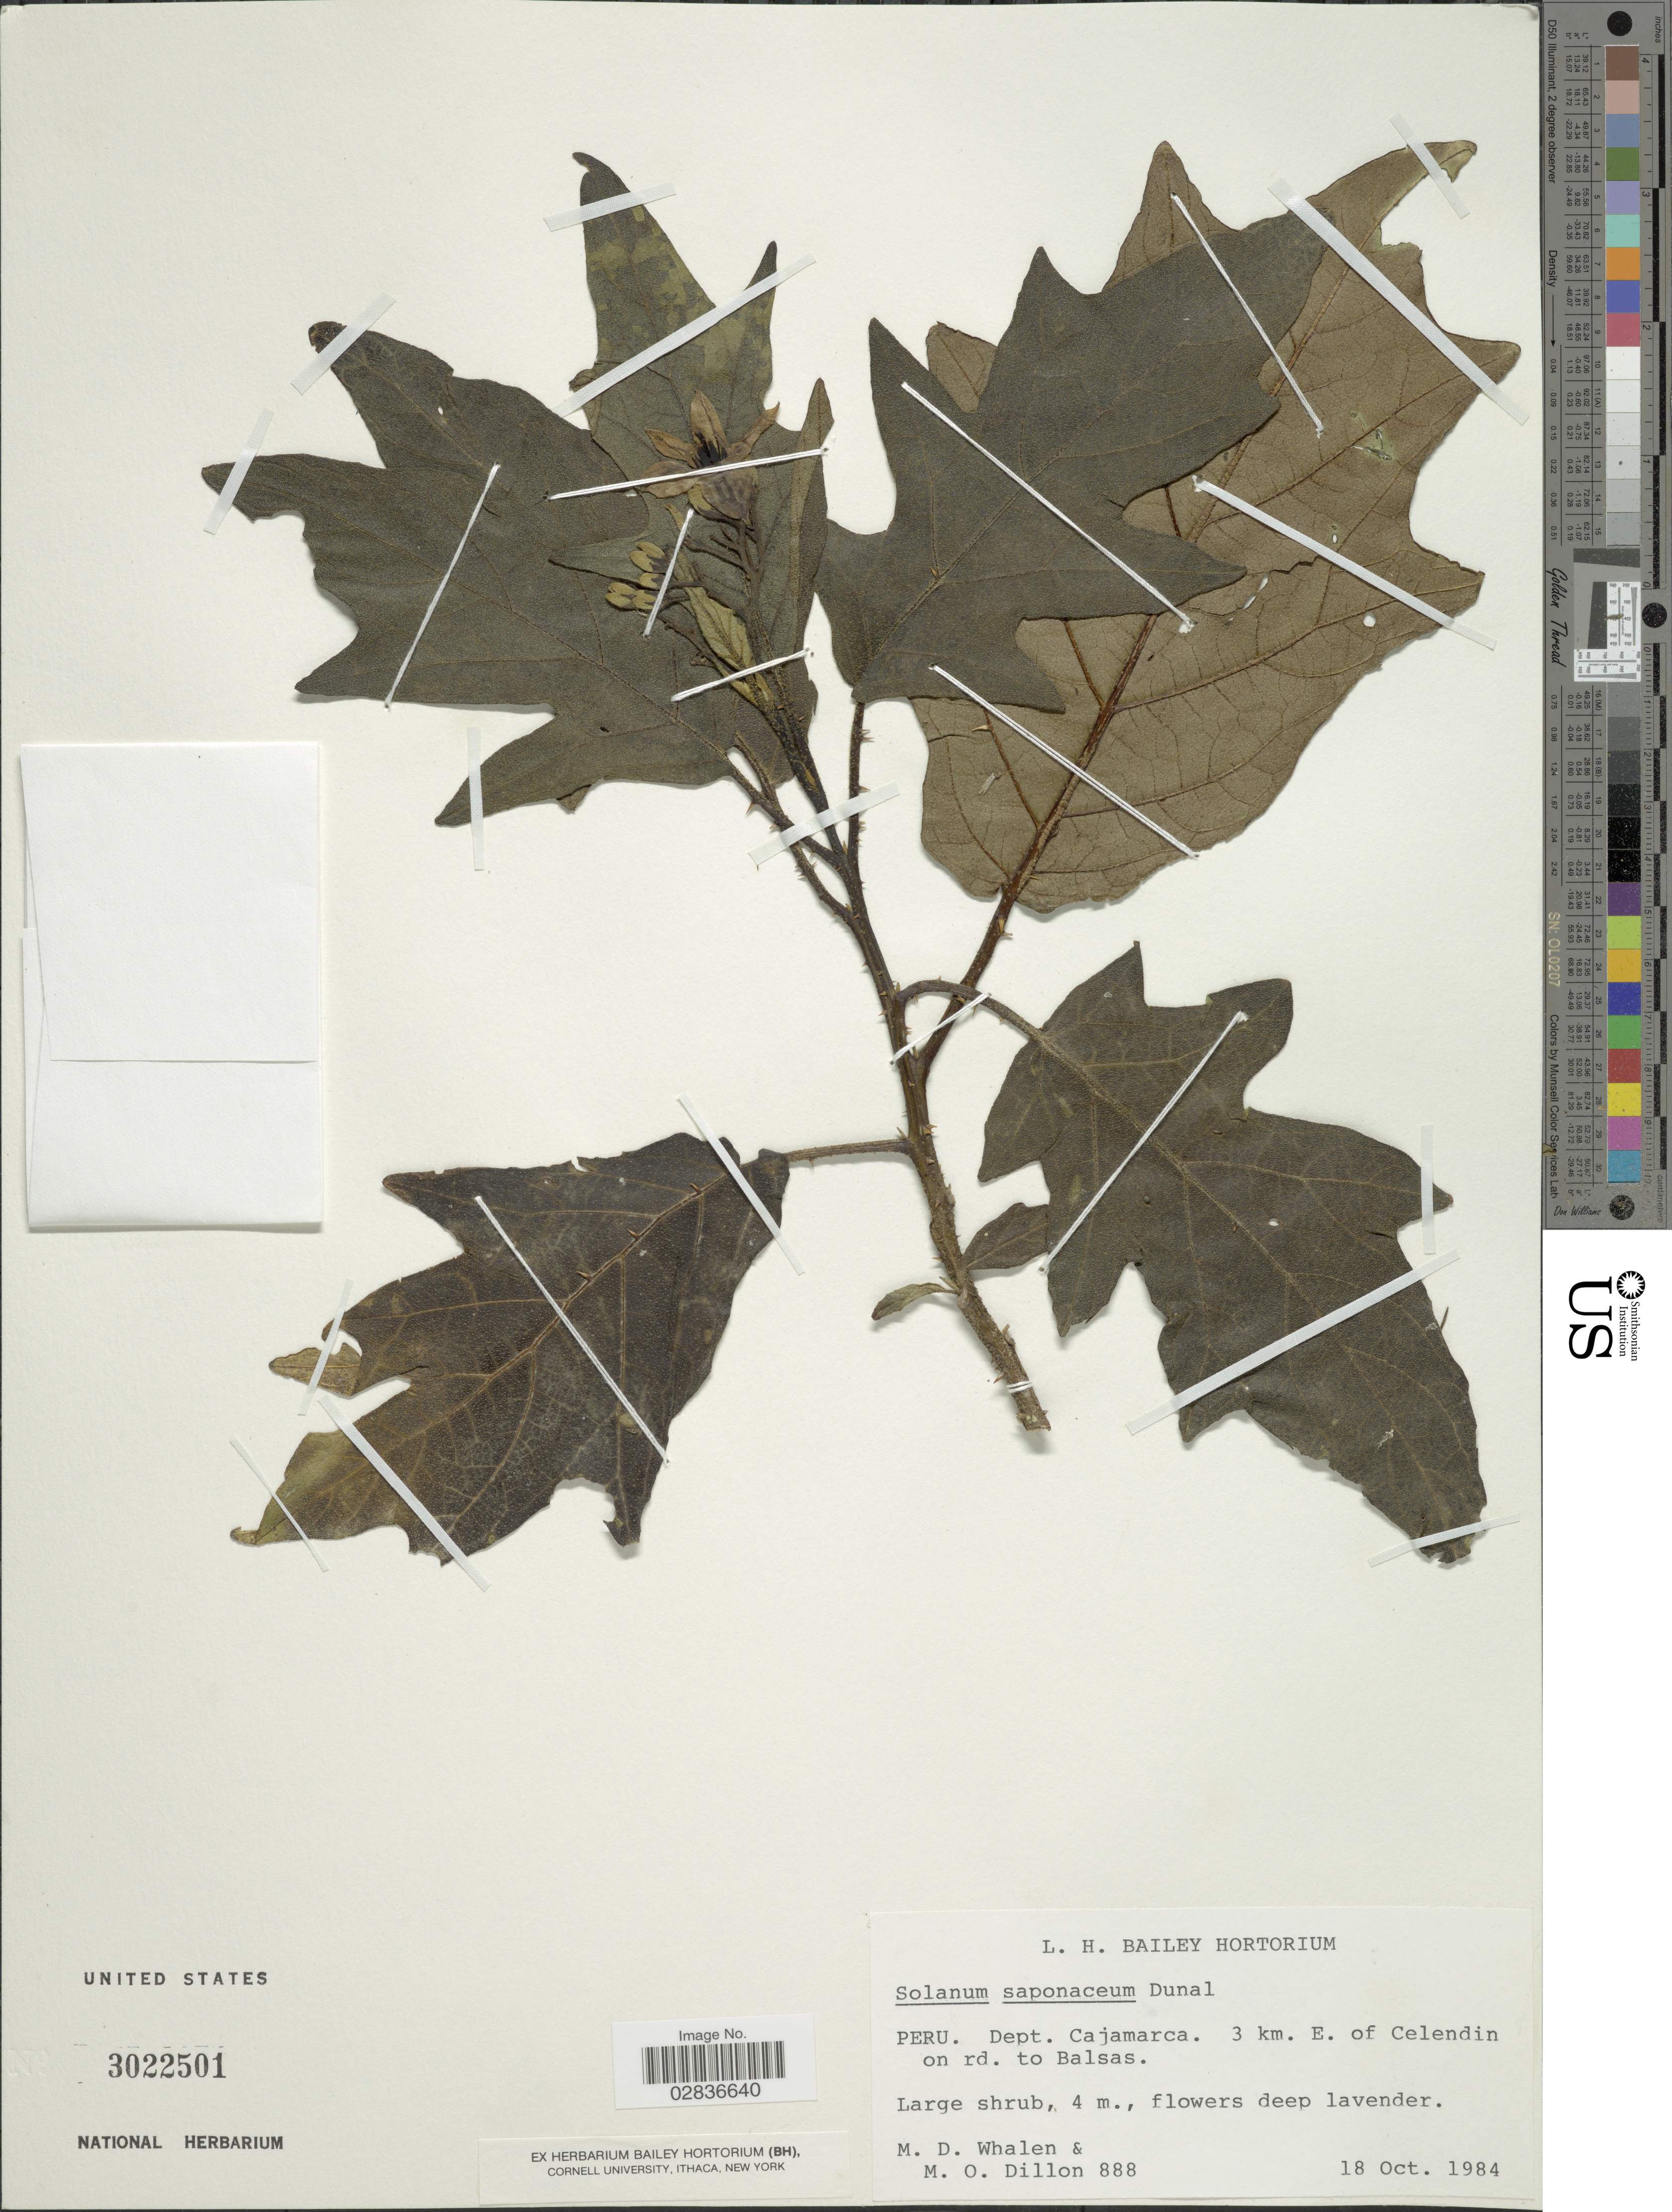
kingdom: Plantae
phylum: Tracheophyta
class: Magnoliopsida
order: Solanales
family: Solanaceae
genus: Solanum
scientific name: Solanum saponaceum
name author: Dunal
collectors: M. Whalen & M. O. Dillon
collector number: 888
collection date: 1984-10-18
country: Peru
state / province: Cajamarca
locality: Dept. Cajamarca. 3 km. E. of Celendin on rd. to Balsas.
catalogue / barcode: US 3022501